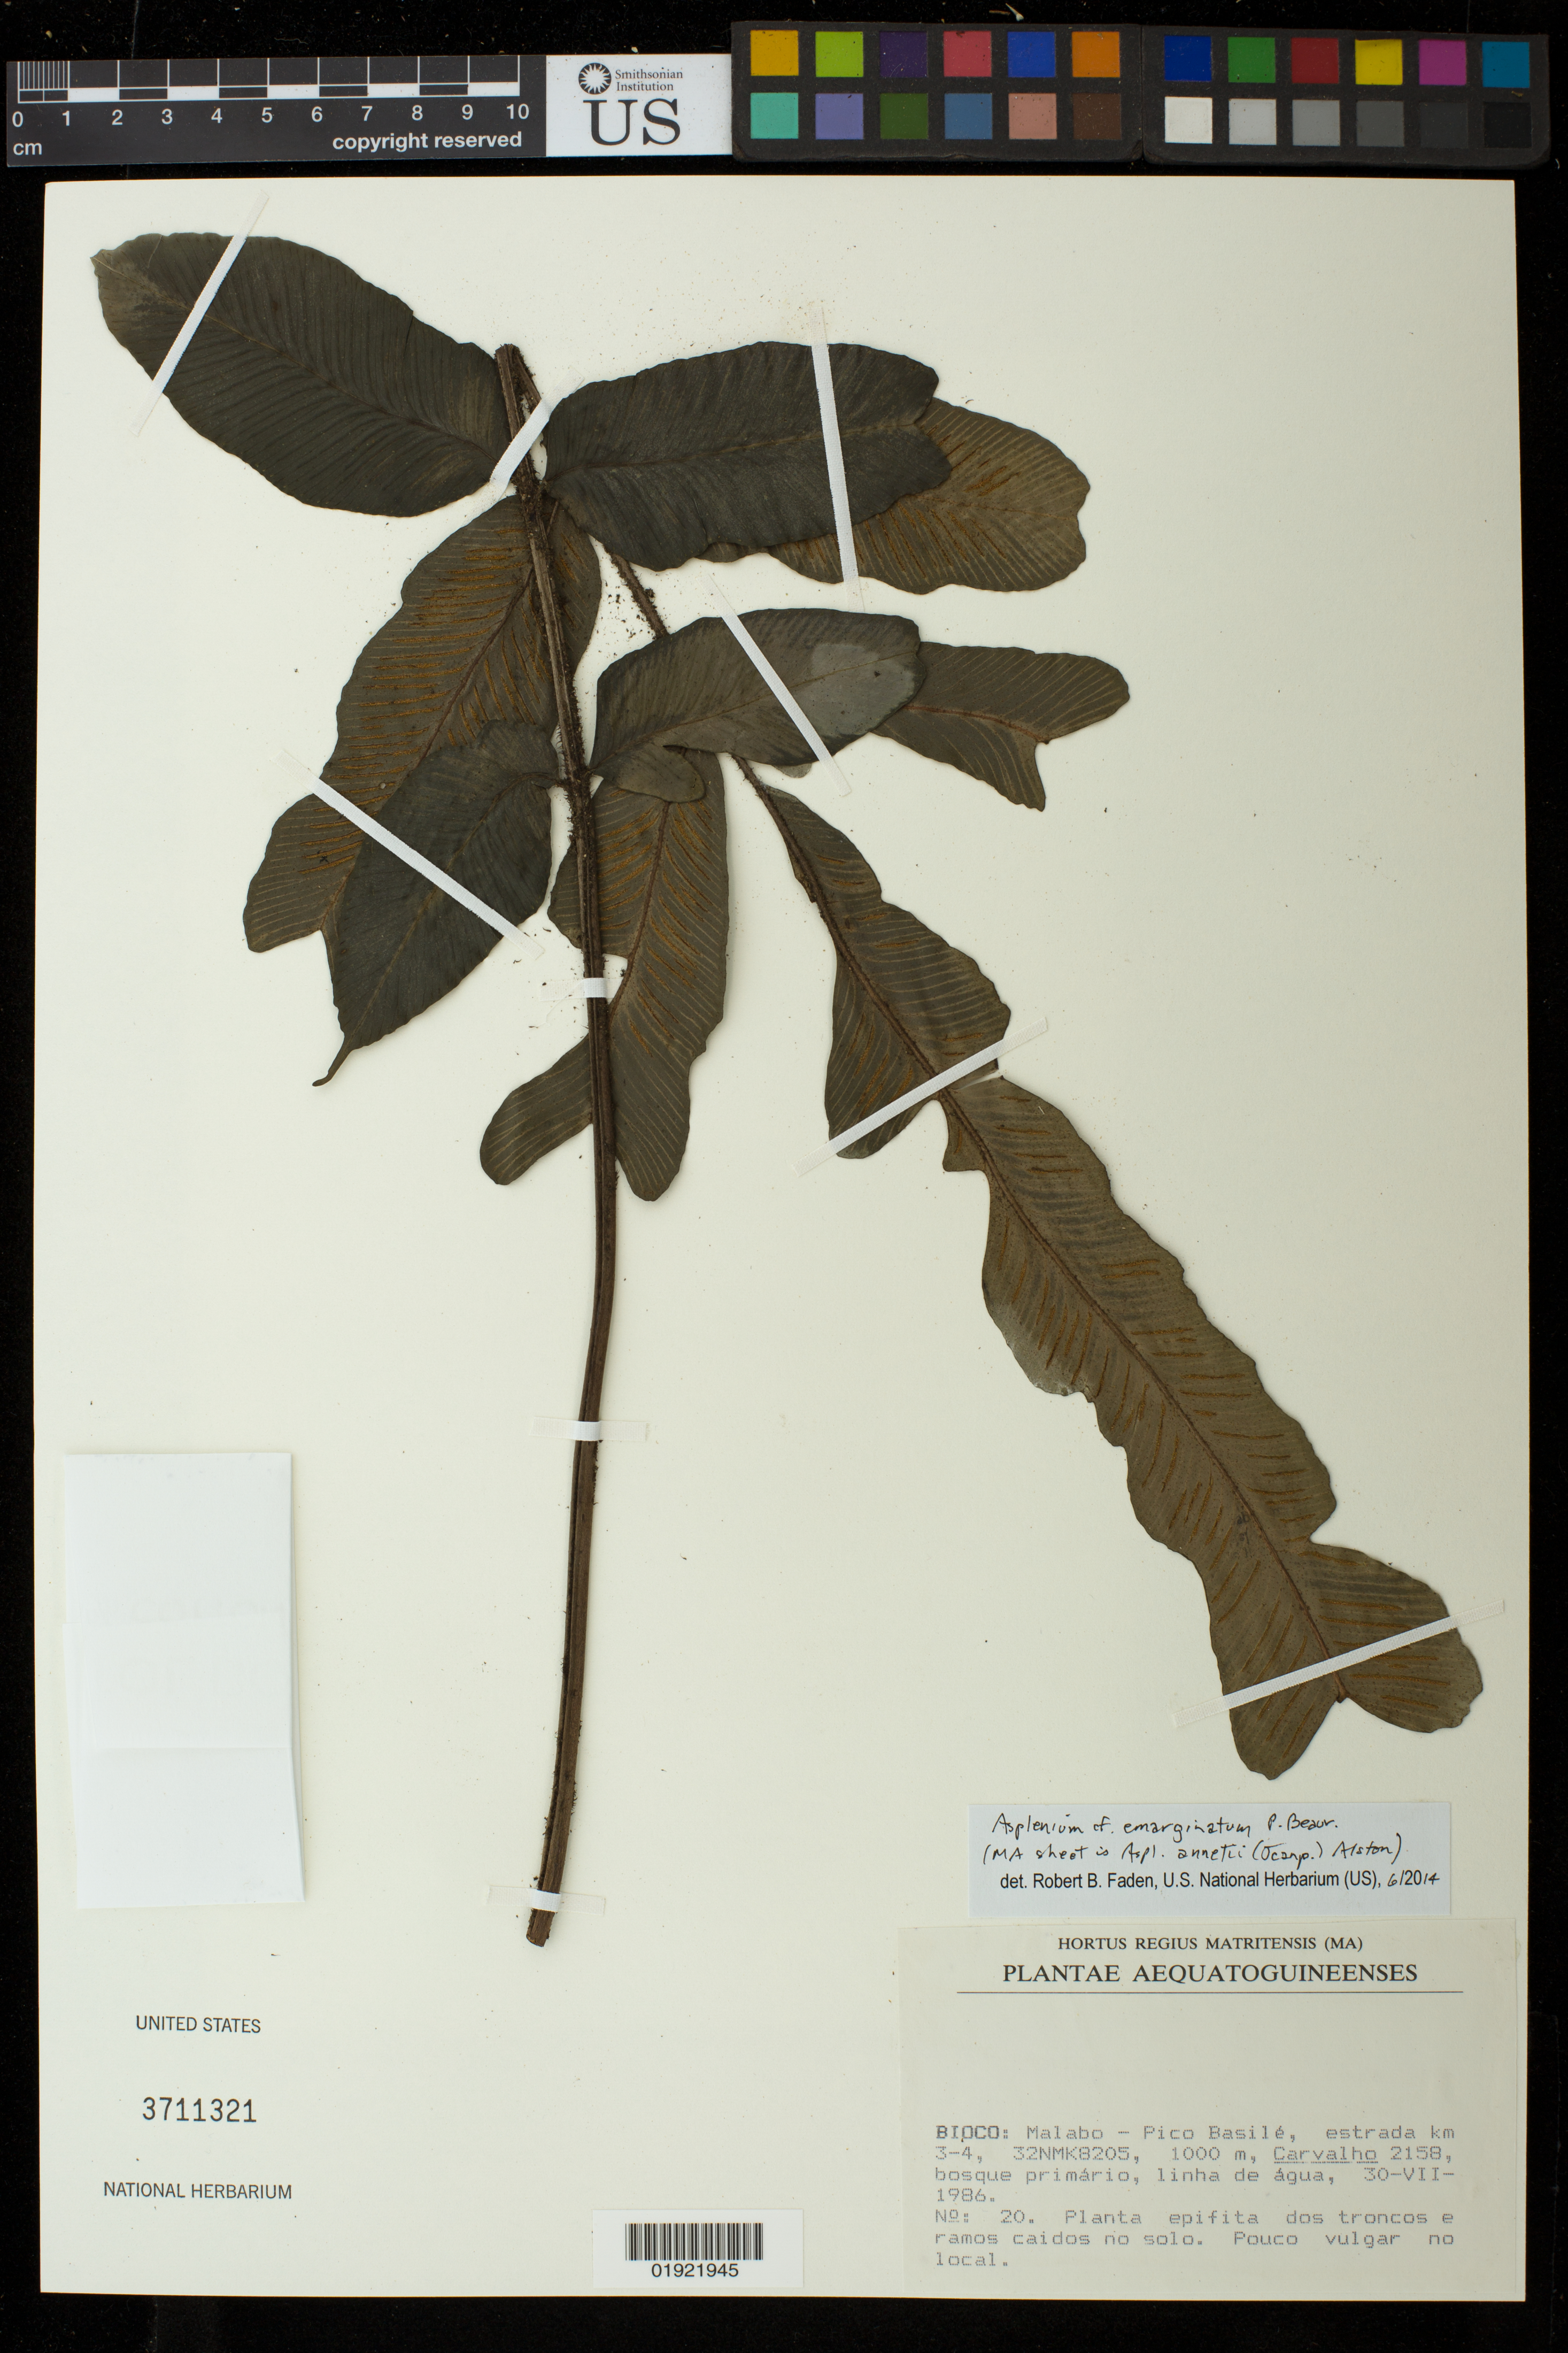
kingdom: Plantae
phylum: Tracheophyta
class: Polypodiopsida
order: Polypodiales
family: Aspleniaceae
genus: Asplenium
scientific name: Asplenium emarginatum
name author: P. Beauv.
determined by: Faden, Robert B., (US), Smithsonian Institution - National Museum of Natural History (UNITED STATES)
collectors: Carvalho, --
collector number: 2158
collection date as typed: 30-VII-1986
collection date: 1986-07-30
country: Equatorial Guinea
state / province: Bioko Norte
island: Bioko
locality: Malabo-Pico Basile, estrada km 3-4, 32NMK8205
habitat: bosque primario, linha de agua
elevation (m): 1000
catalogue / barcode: US 3711321